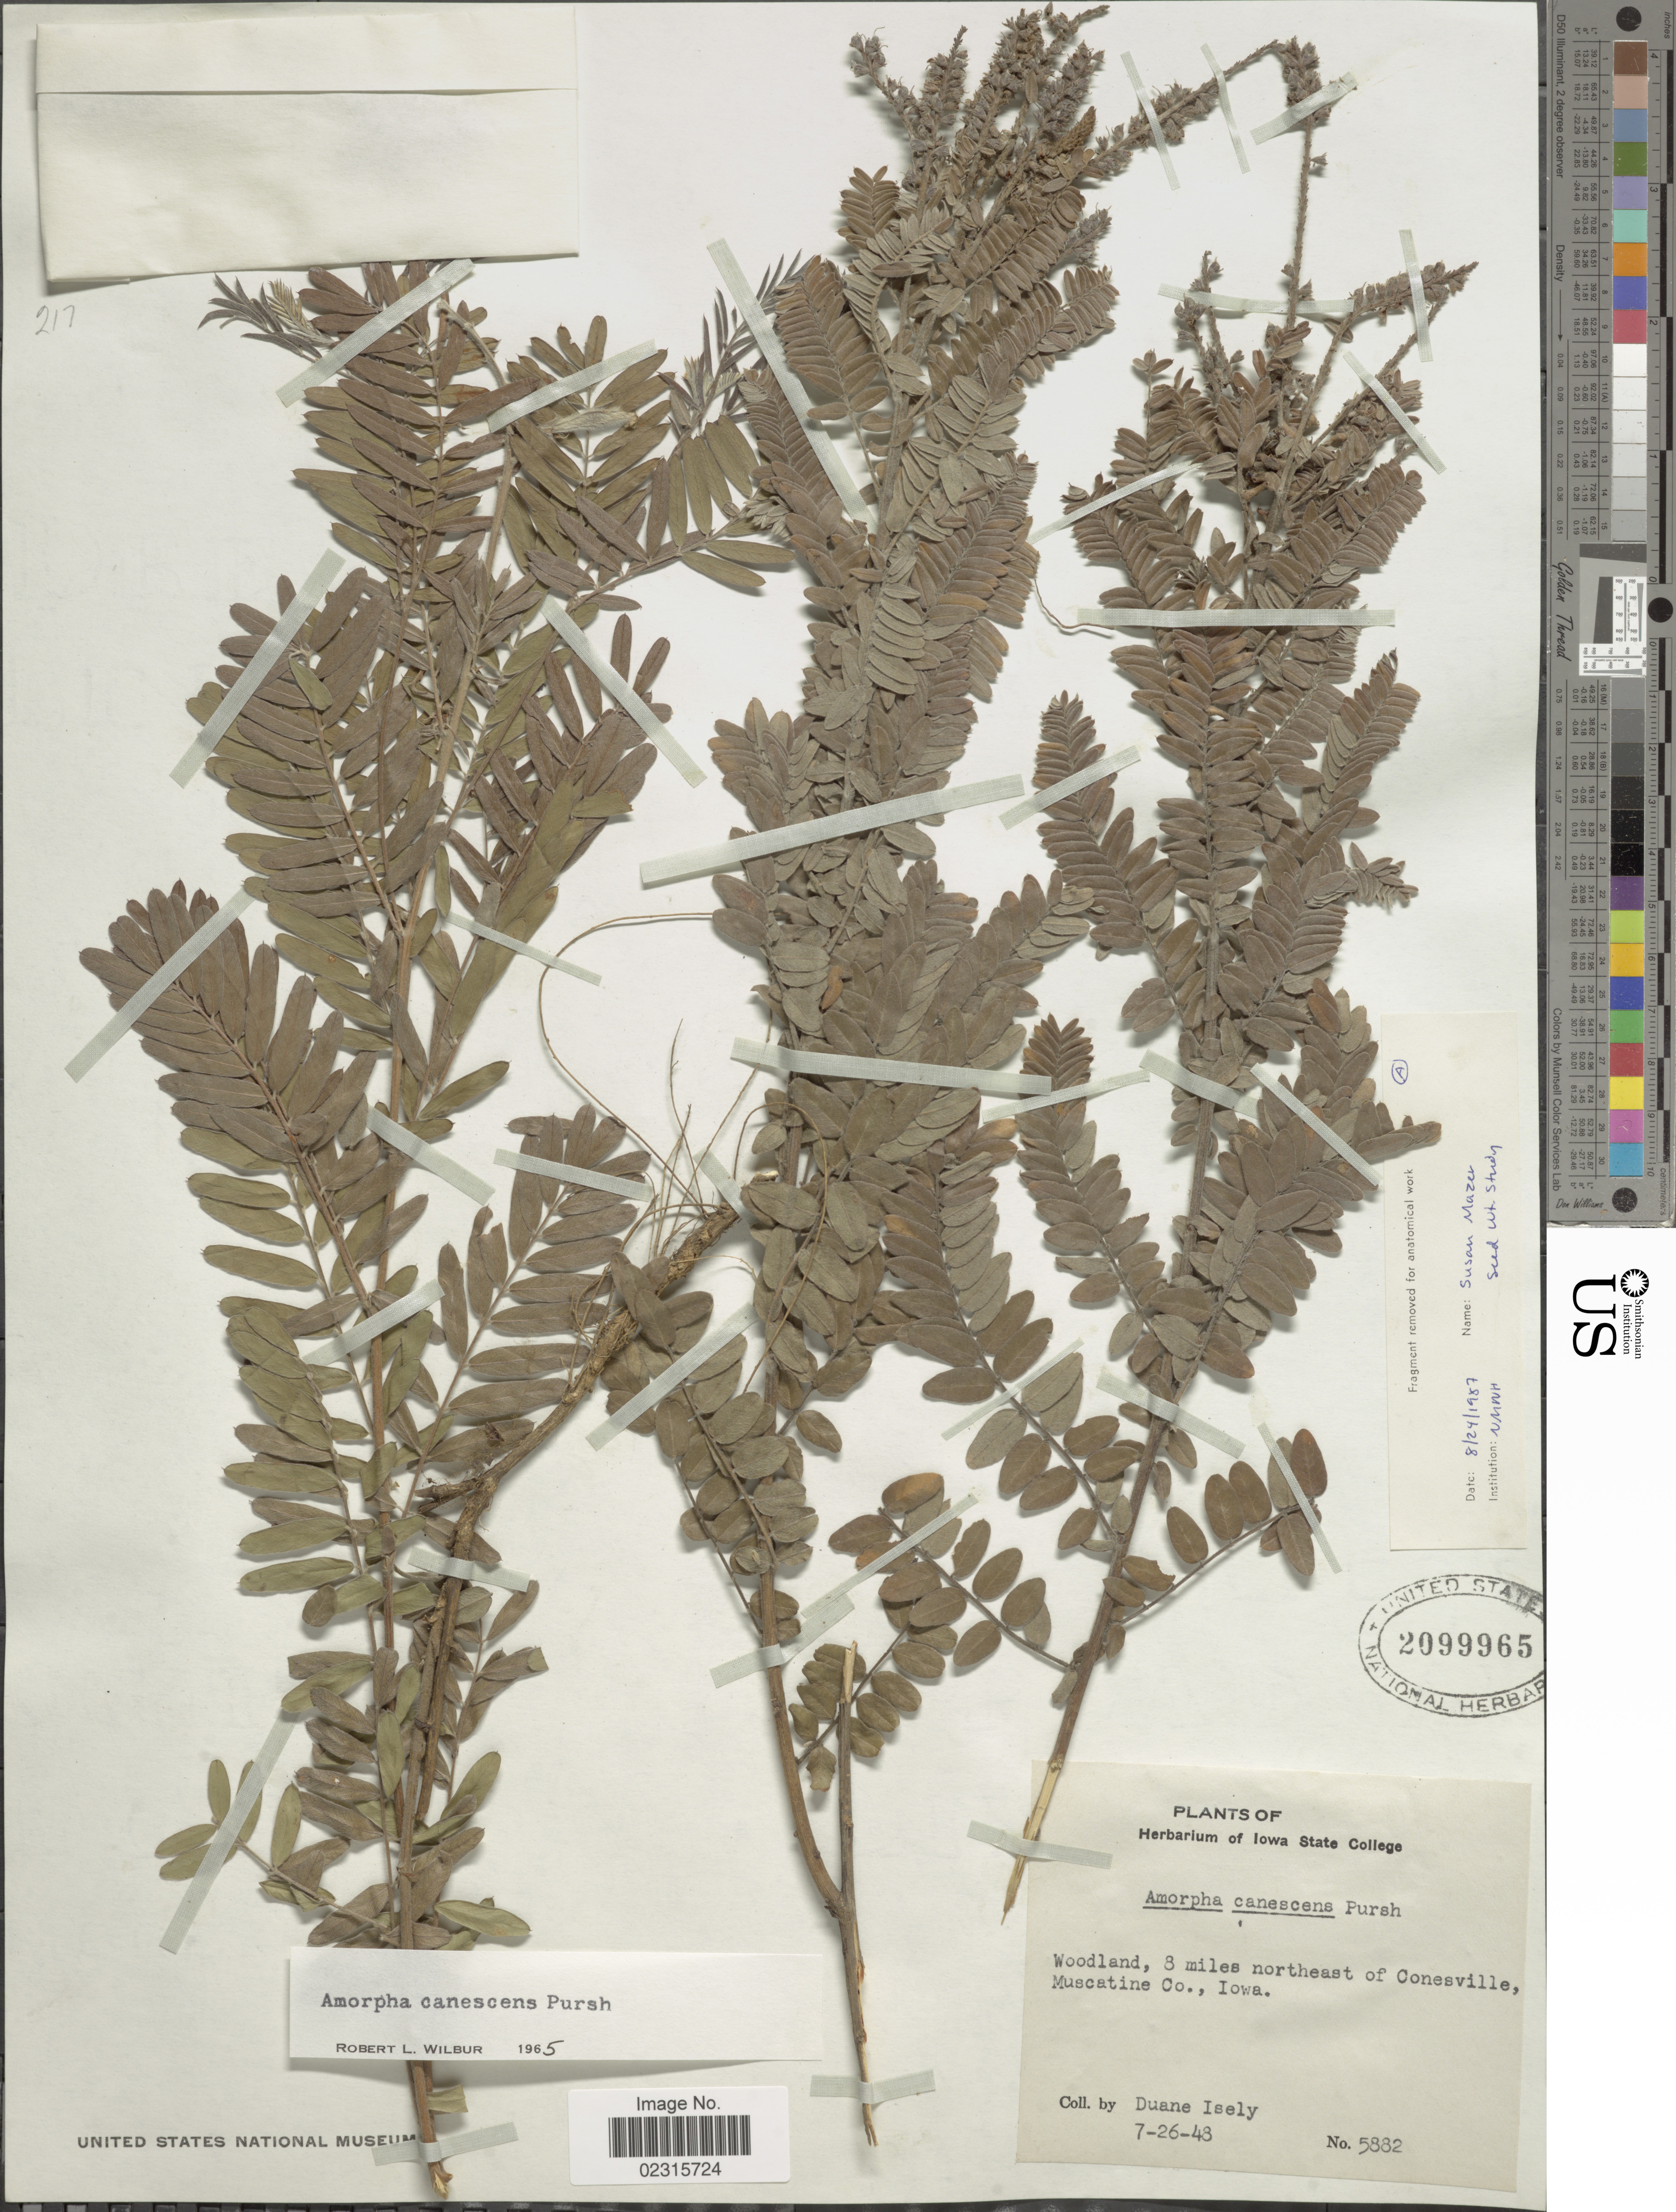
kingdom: Plantae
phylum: Tracheophyta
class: Magnoliopsida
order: Fabales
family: Fabaceae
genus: Amorpha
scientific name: Amorpha canescens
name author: Pursh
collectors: D. Isely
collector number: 5882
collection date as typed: Transcribed d/m/y: 26/7/48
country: United States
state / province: Iowa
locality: Woodland, 8 miles northeast of Conesville, Muscatine Co., Iowa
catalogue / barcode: US 2099965